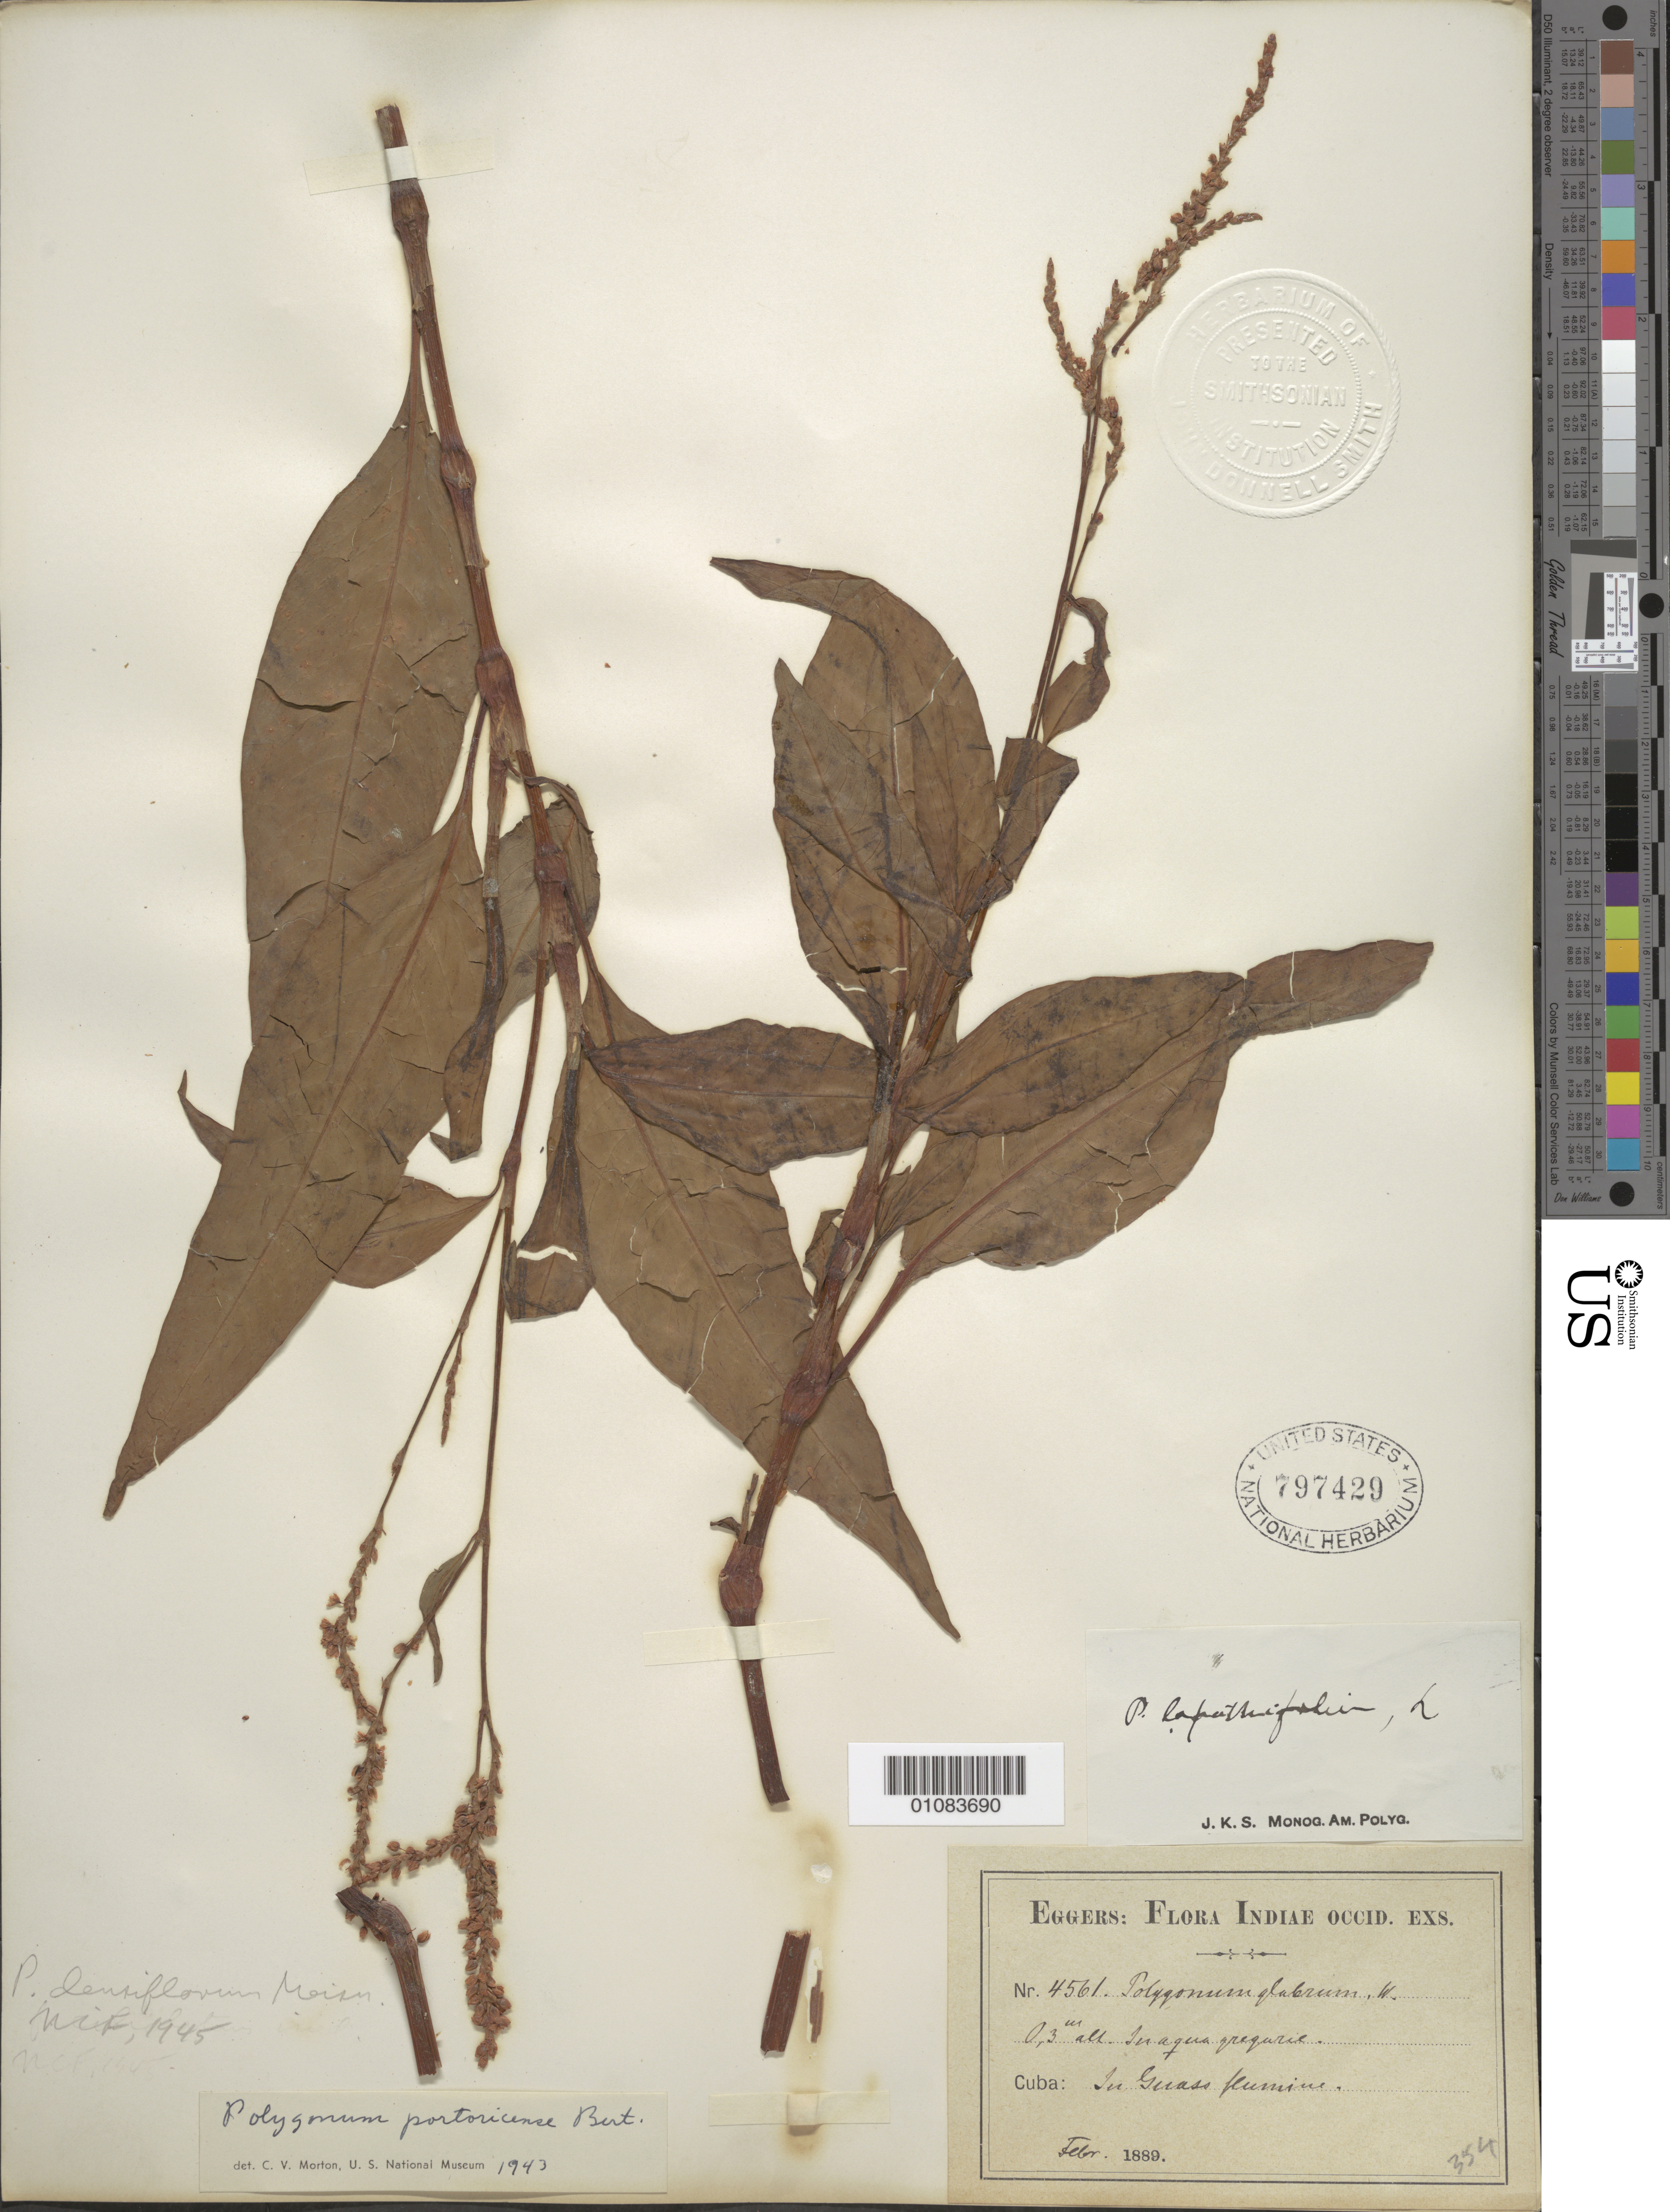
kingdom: Plantae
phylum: Tracheophyta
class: Magnoliopsida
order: Caryophyllales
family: Polygonaceae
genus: Polygonum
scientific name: Polygonum densiflorum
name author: Meisn.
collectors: H. F. A. von Eggers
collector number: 4561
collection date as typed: Feb 1889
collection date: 1889-02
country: Cuba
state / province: Guantánamo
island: Cuba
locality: Oriente: in Guaso flumine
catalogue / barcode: US 797429